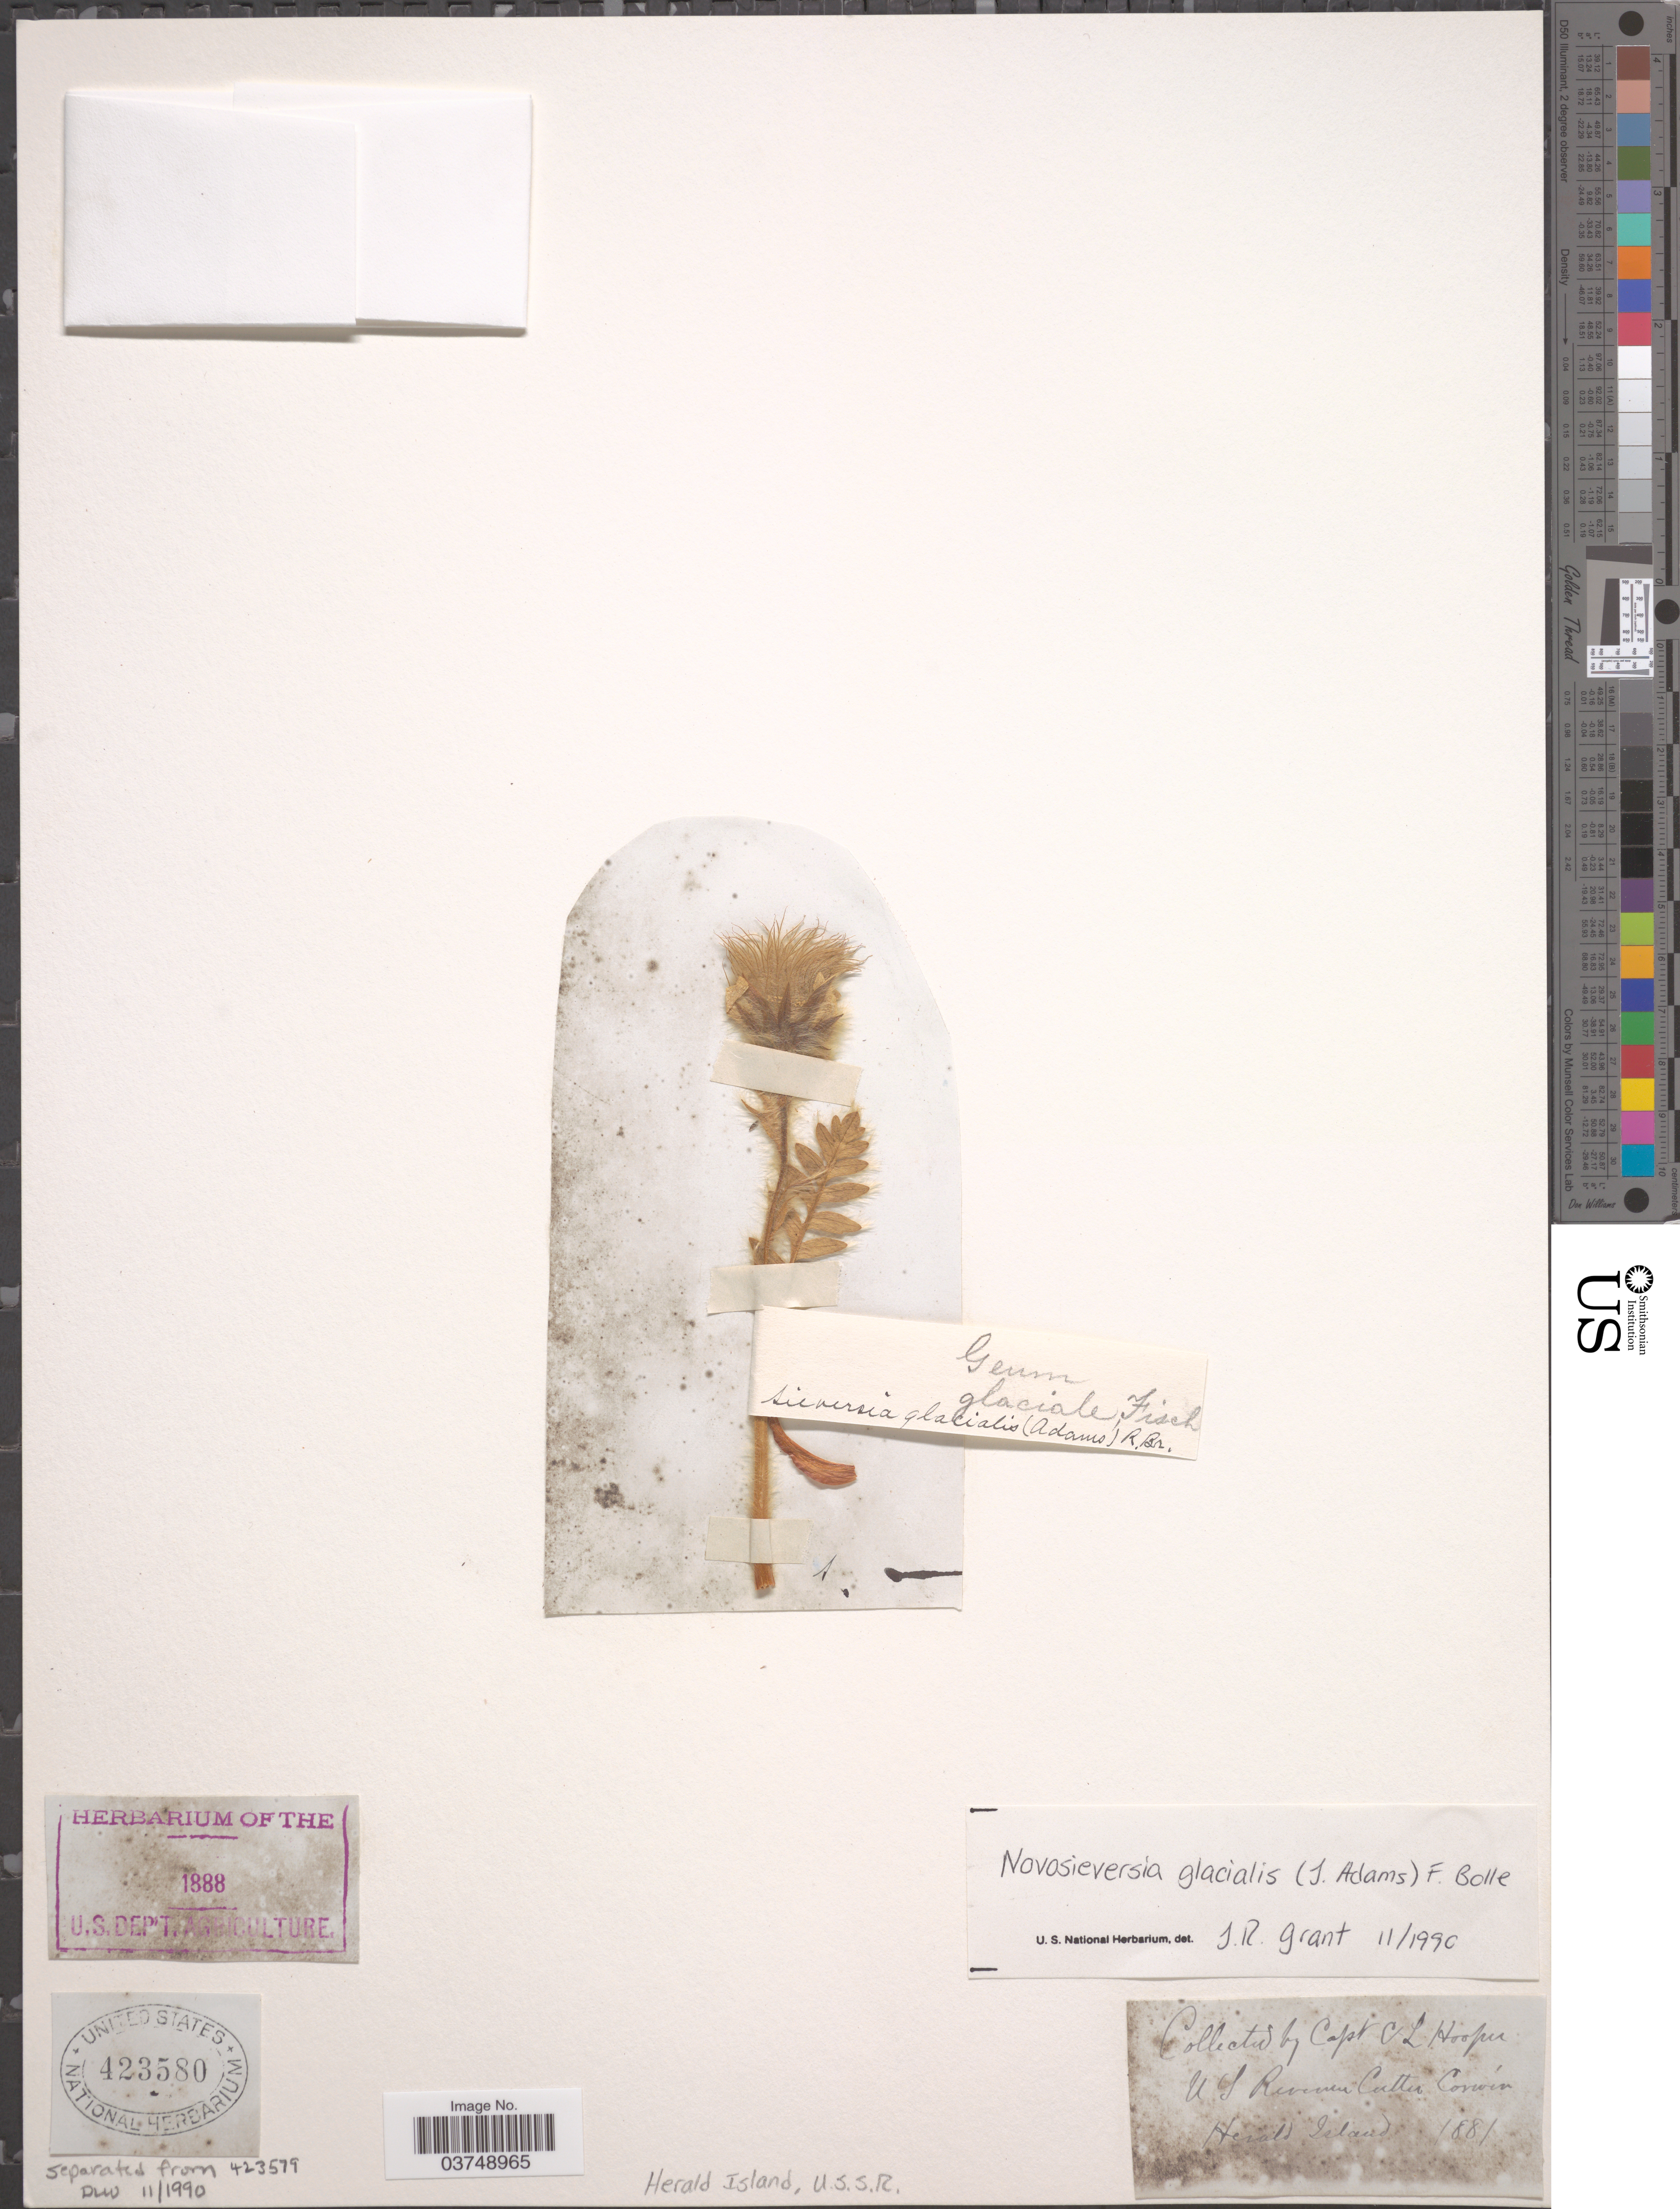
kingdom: Plantae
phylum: Tracheophyta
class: Magnoliopsida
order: Rosales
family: Rosaceae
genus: Geum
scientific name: Geum glaciale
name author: Adams ex Fisch.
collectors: C. Hooper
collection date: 1881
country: Russian Federation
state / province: Chukotka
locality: U. S. Revenu Cutter Corwin. Herald Island.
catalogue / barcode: US 423580